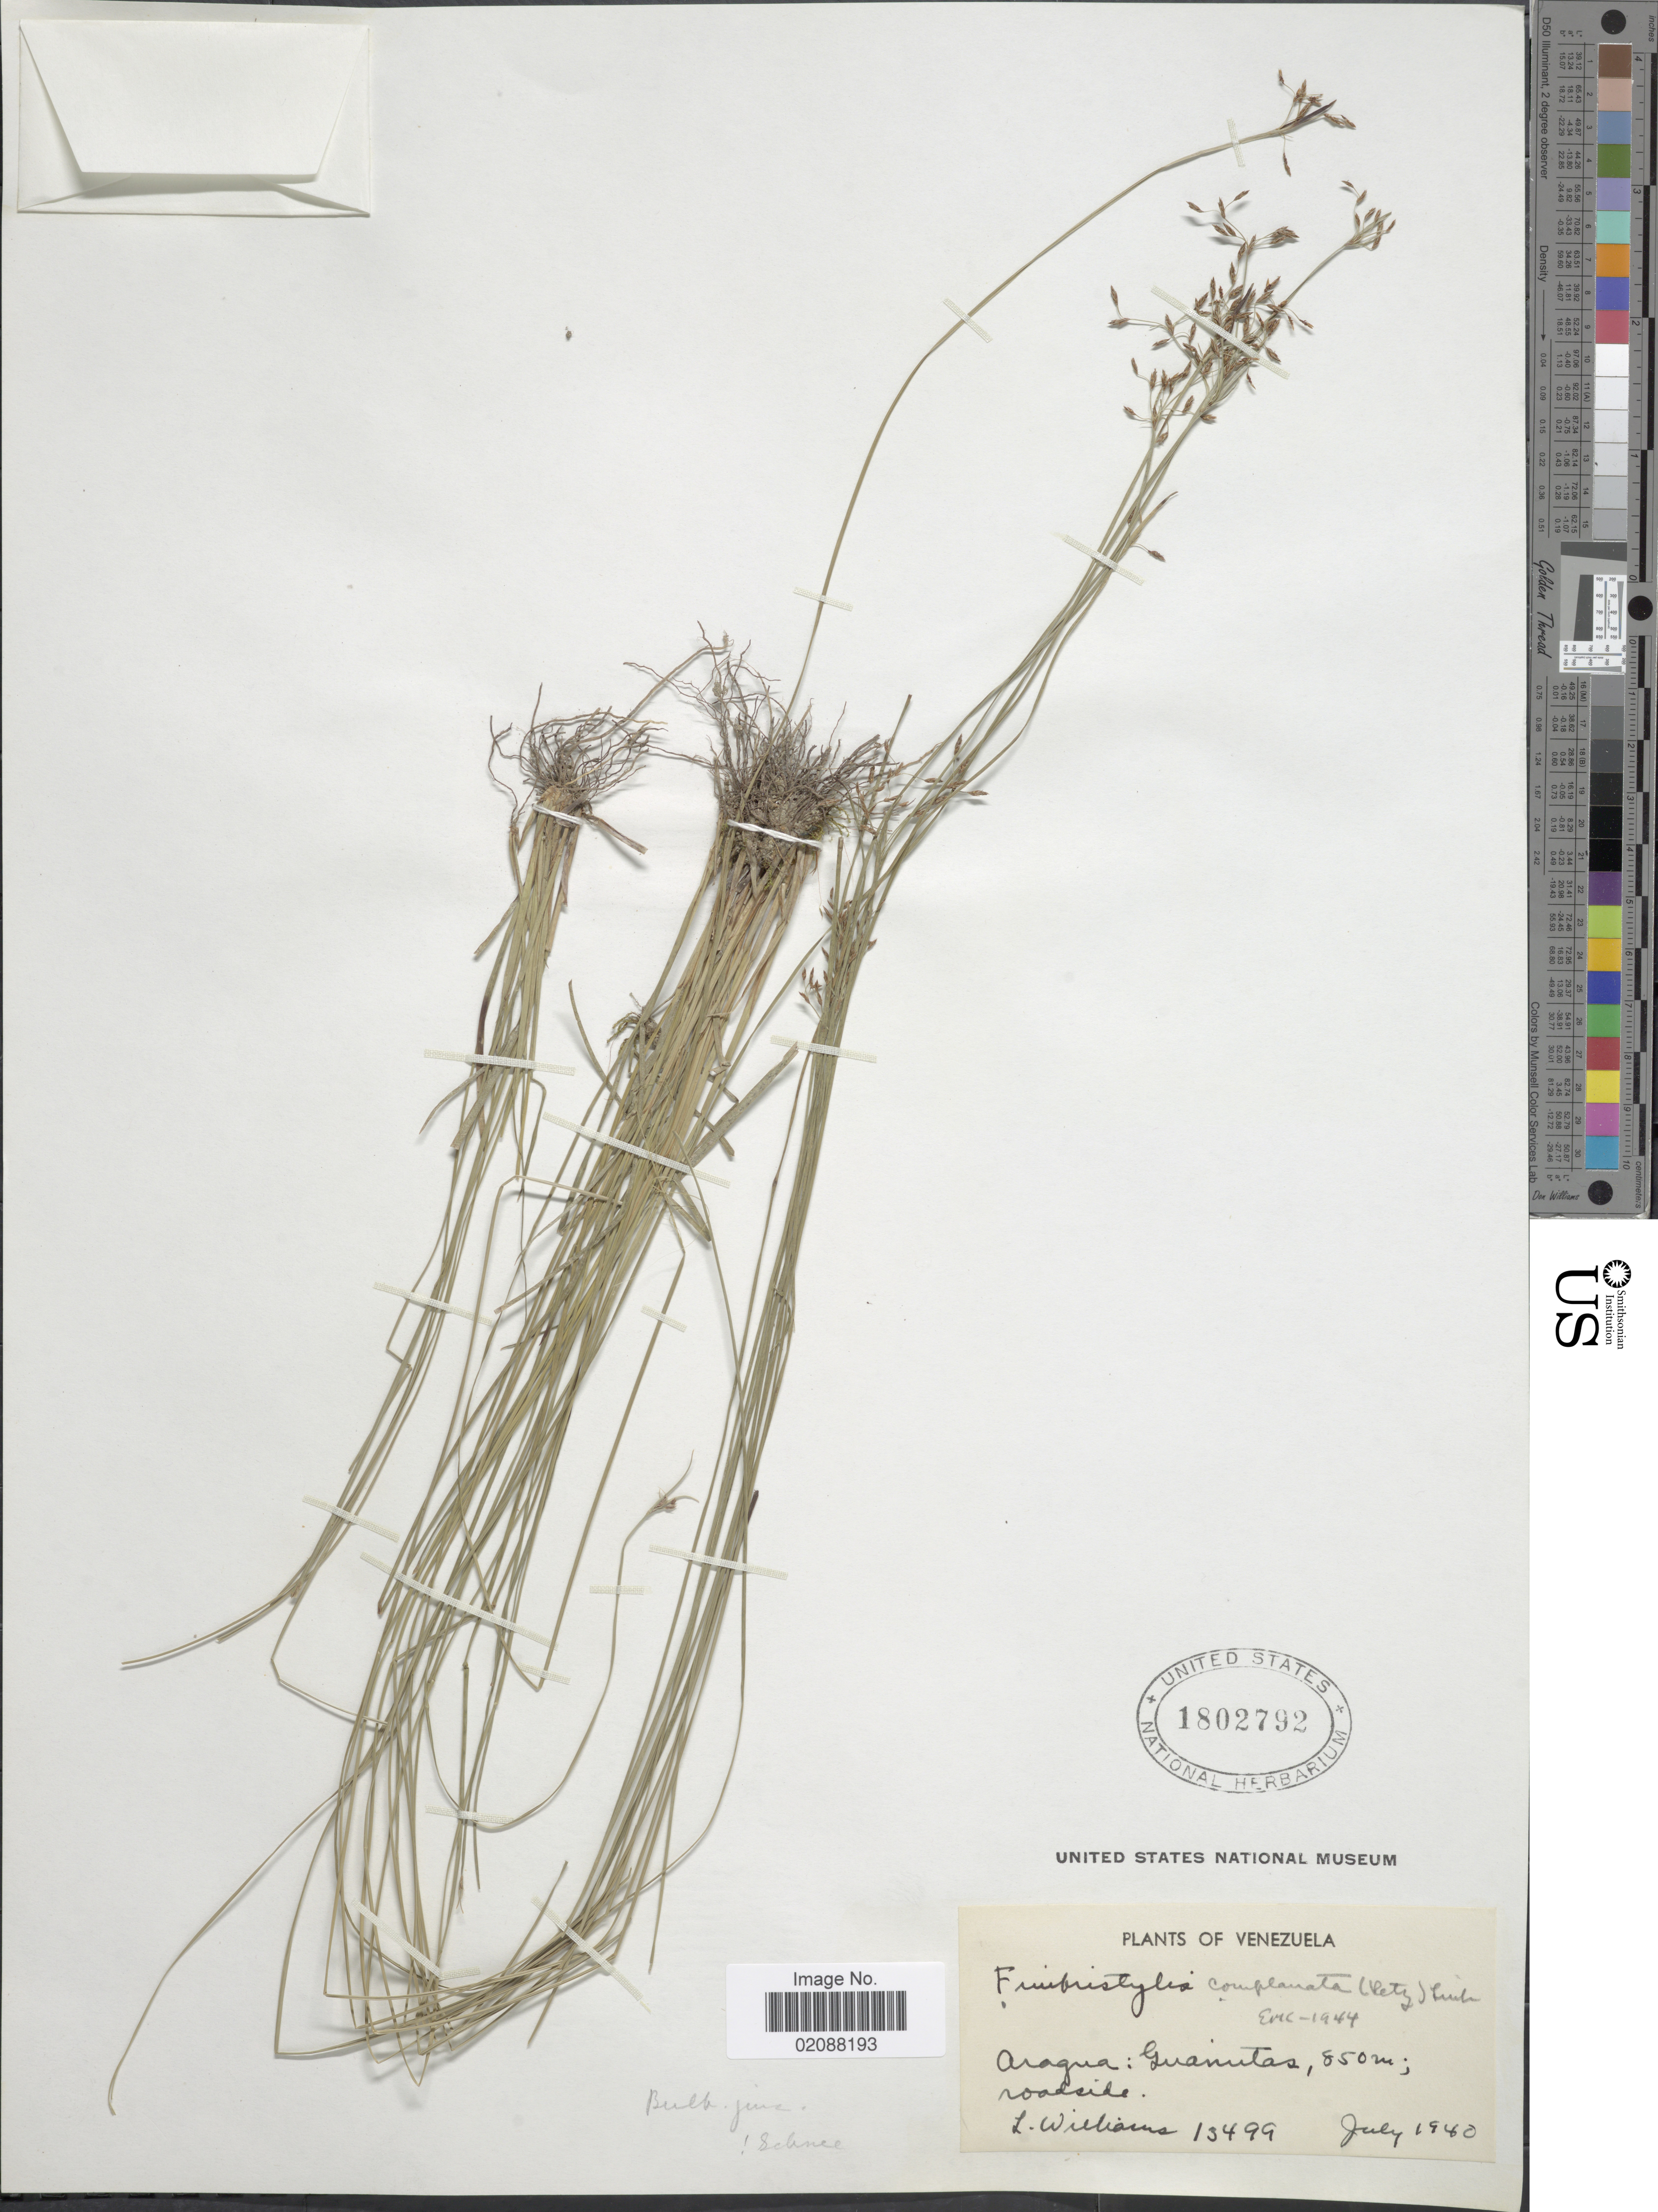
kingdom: Plantae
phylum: Tracheophyta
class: Liliopsida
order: Poales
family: Cyperaceae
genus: Fimbristylis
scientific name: Fimbristylis complanata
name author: (Retz.) Link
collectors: L. Williams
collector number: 13499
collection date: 1980-07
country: Venezuela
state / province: Aragua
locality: Guanutas, roadside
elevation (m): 850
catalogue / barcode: US 1802792